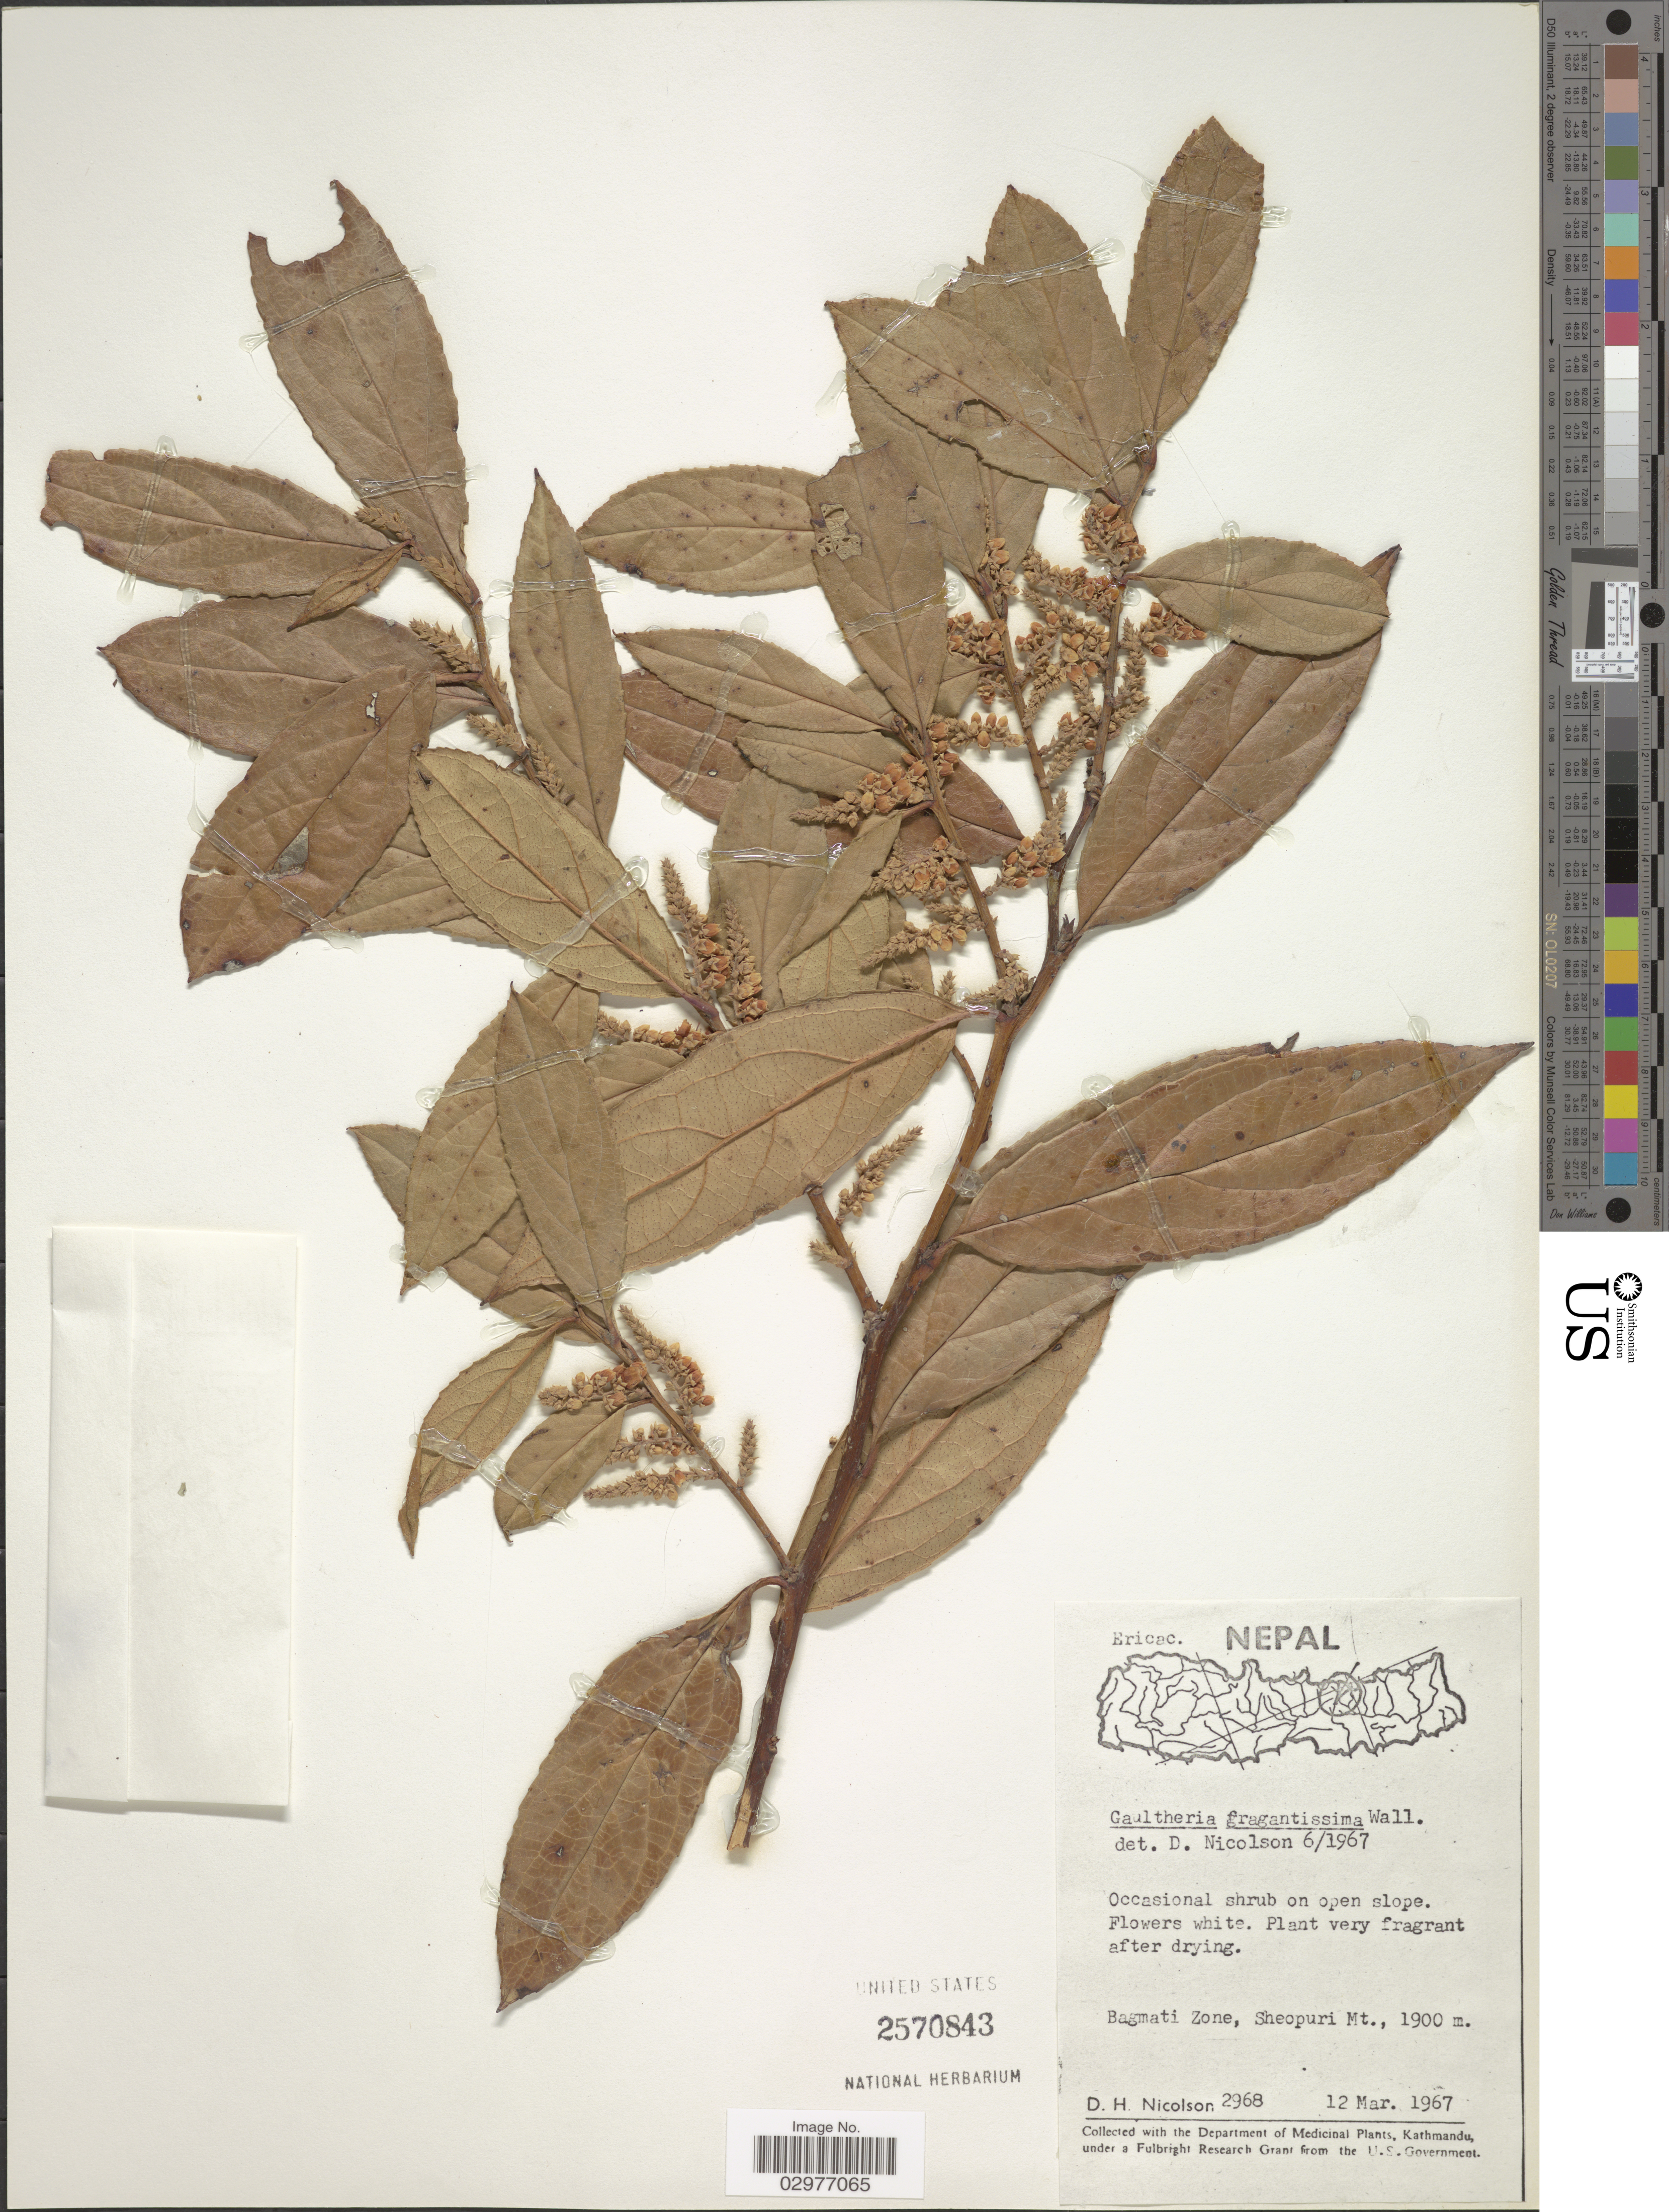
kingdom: Plantae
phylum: Tracheophyta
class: Magnoliopsida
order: Ericales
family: Ericaceae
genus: Gaultheria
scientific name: Gaultheria fragrantissima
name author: Wall.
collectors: D. H. Nicolson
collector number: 2968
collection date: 1967-03-12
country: Nepal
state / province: Bagmati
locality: Bagmati Zone, Sheopuri Mt.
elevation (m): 1900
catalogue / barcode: US 2570843